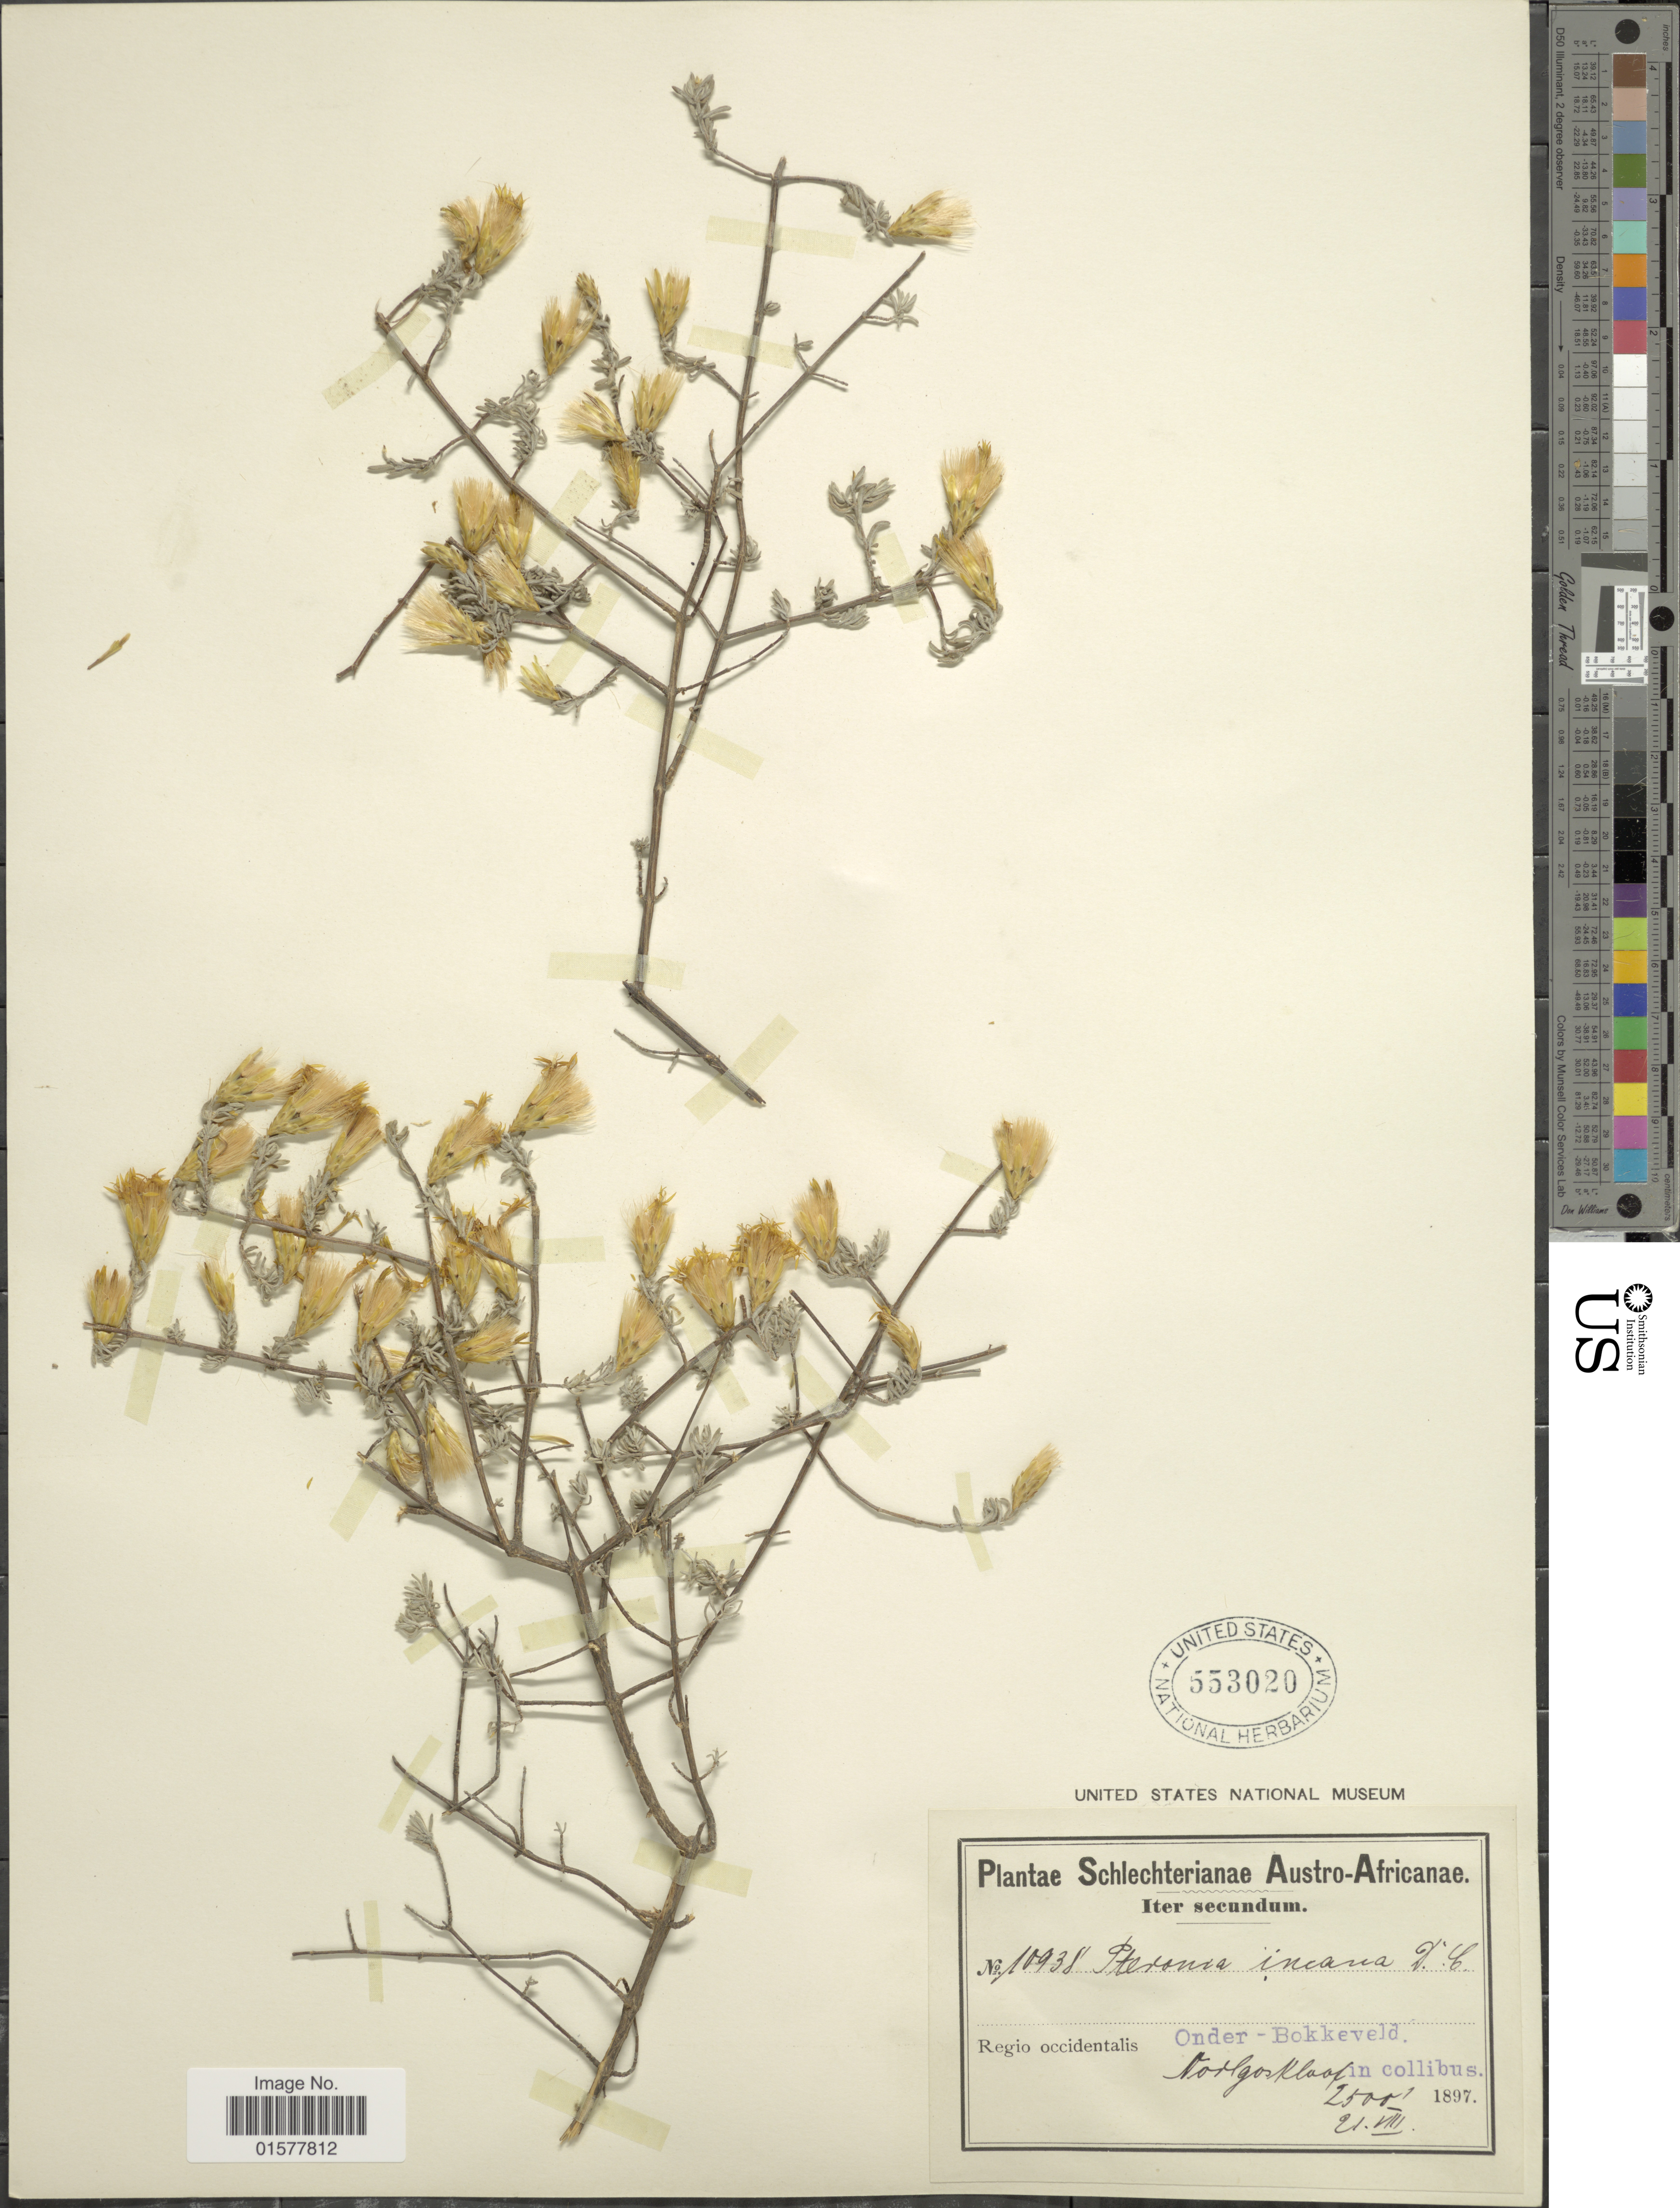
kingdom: Plantae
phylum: Tracheophyta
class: Magnoliopsida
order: Asterales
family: Asteraceae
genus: Pteronia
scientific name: Pteronia incana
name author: DC.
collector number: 10938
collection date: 1897-08-21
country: South Africa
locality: Regio occidentalis, Onder-Bokkeveld, NordgosKlaaf in collibus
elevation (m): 762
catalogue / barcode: US 553020